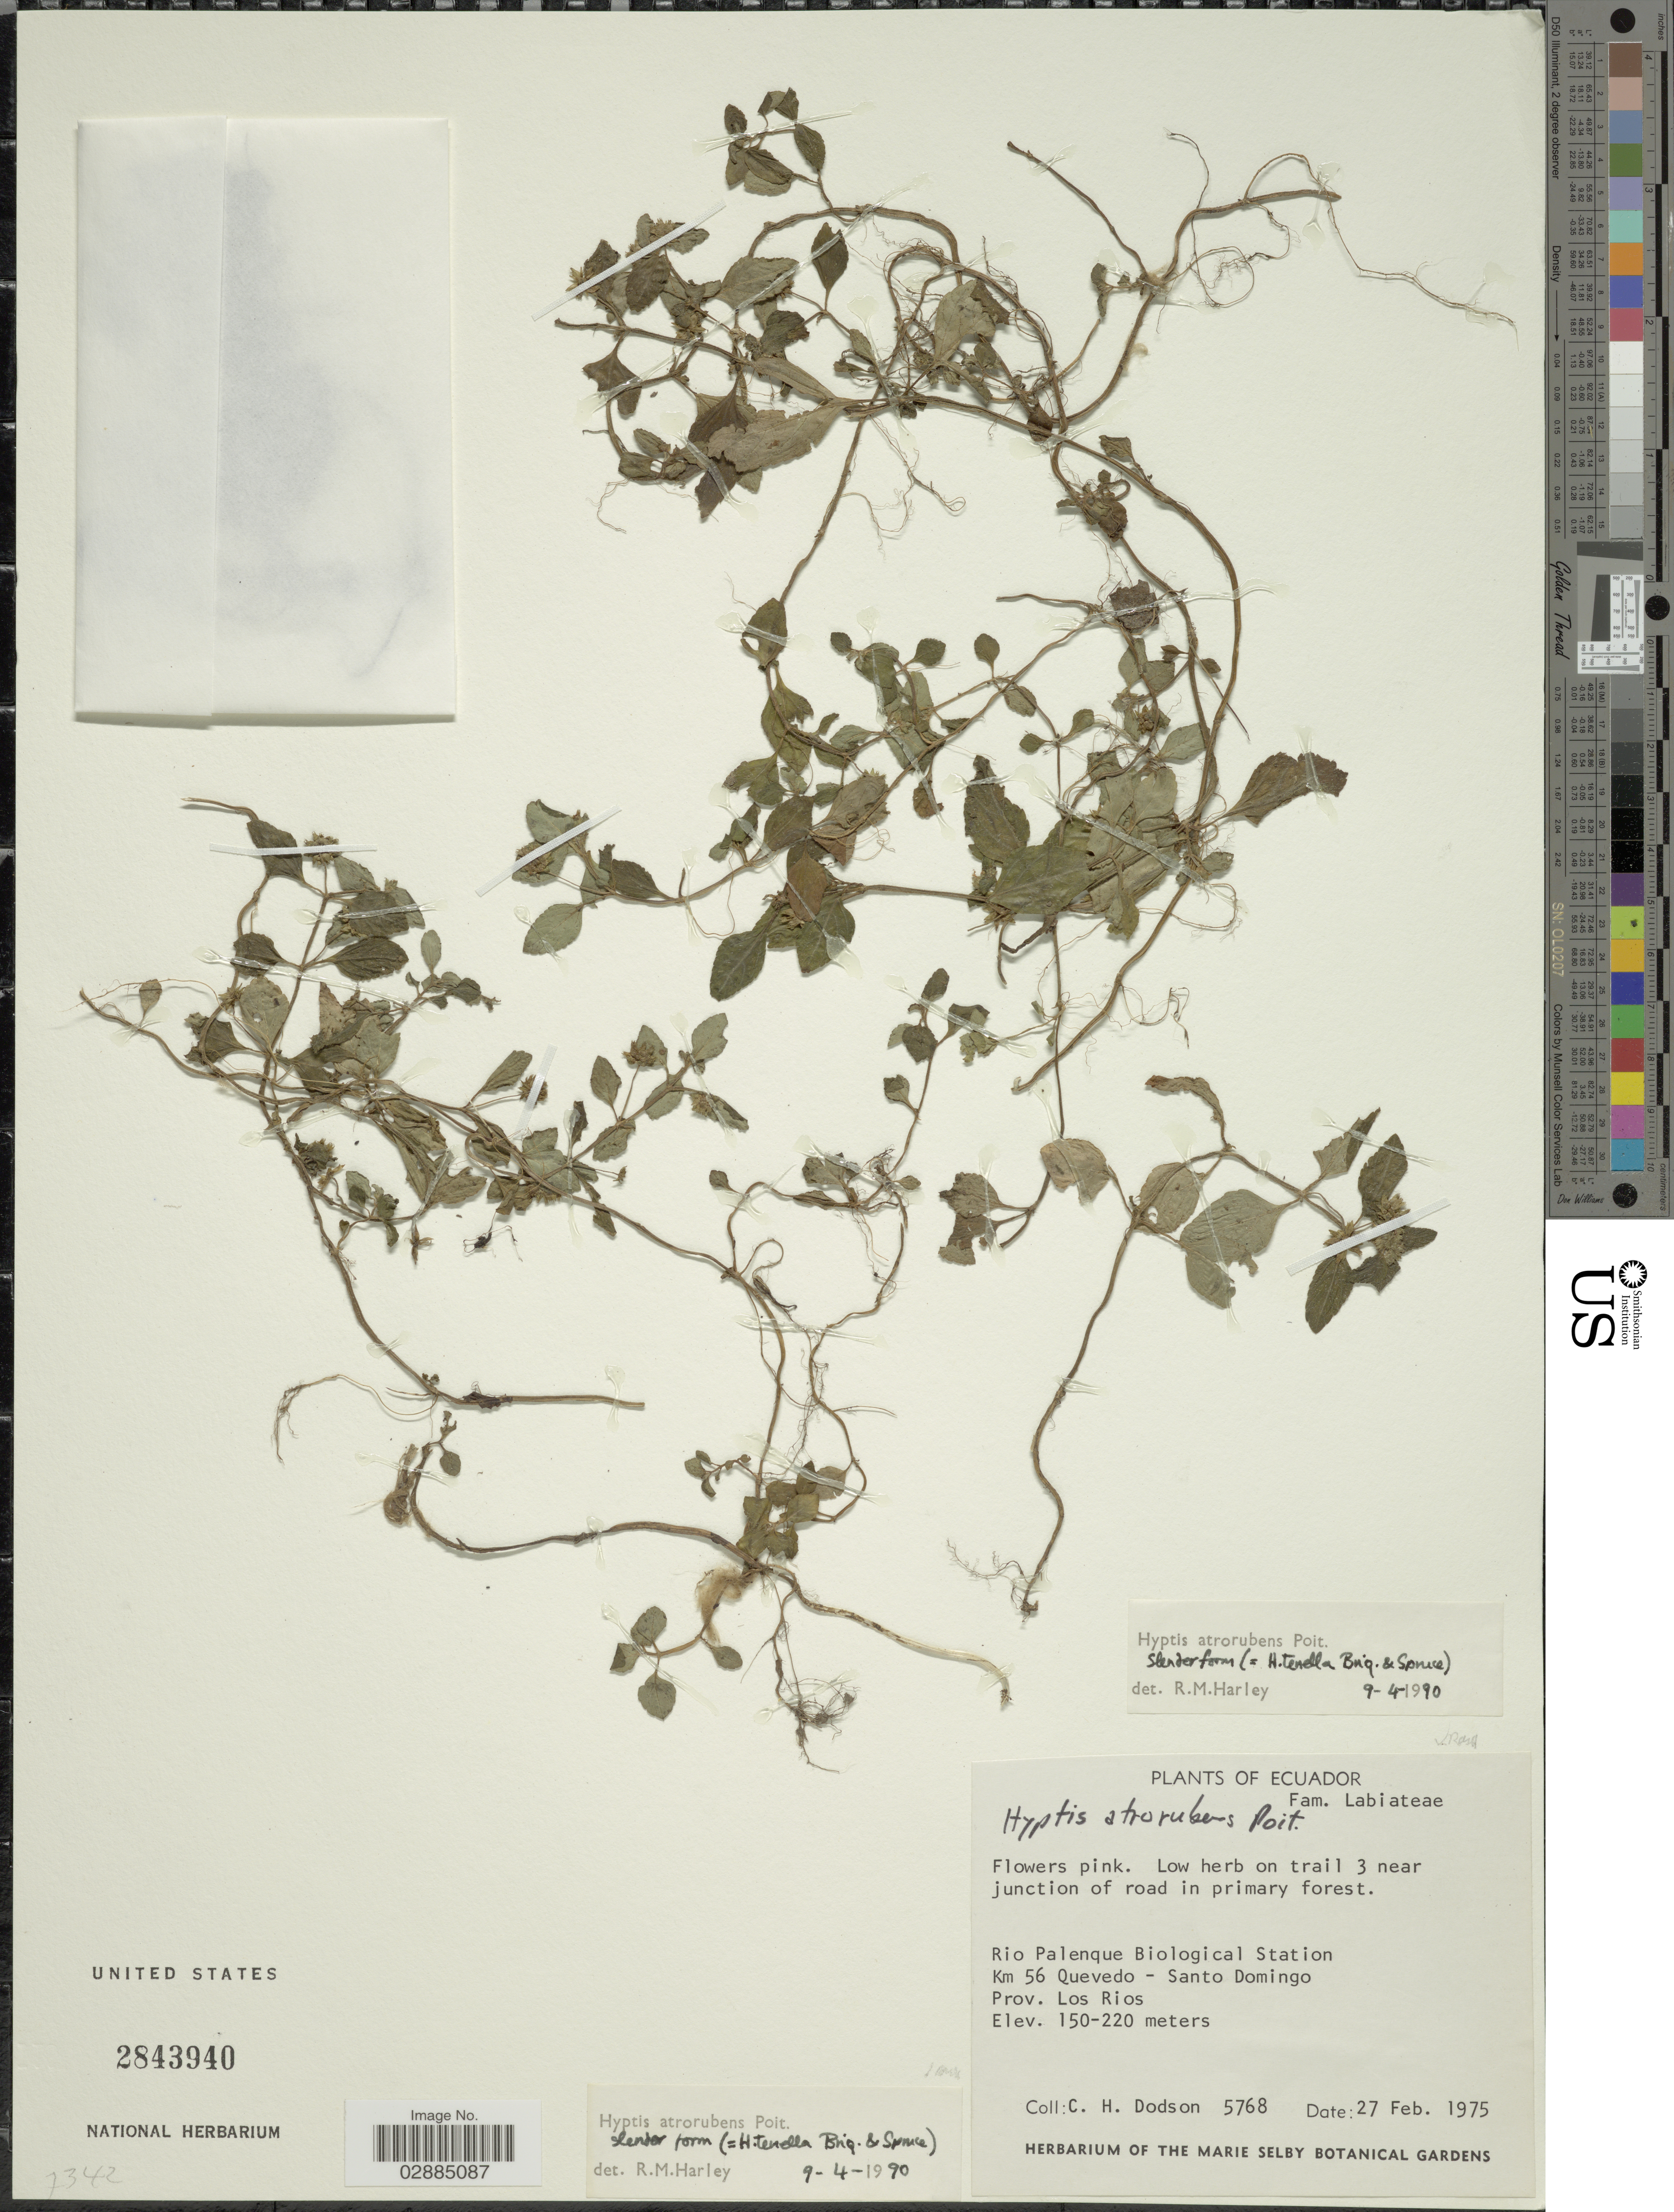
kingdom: Plantae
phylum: Tracheophyta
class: Magnoliopsida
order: Lamiales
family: Lamiaceae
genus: Hyptis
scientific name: Hyptis atrorubens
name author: Poit.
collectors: C. H. Dodson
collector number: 5768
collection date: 1975-02-27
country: Ecuador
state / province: Los Ríos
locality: Rio Palenque Biological Station, Km 56 Quevedo-Santo Domingo.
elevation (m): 150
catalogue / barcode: US 2843940